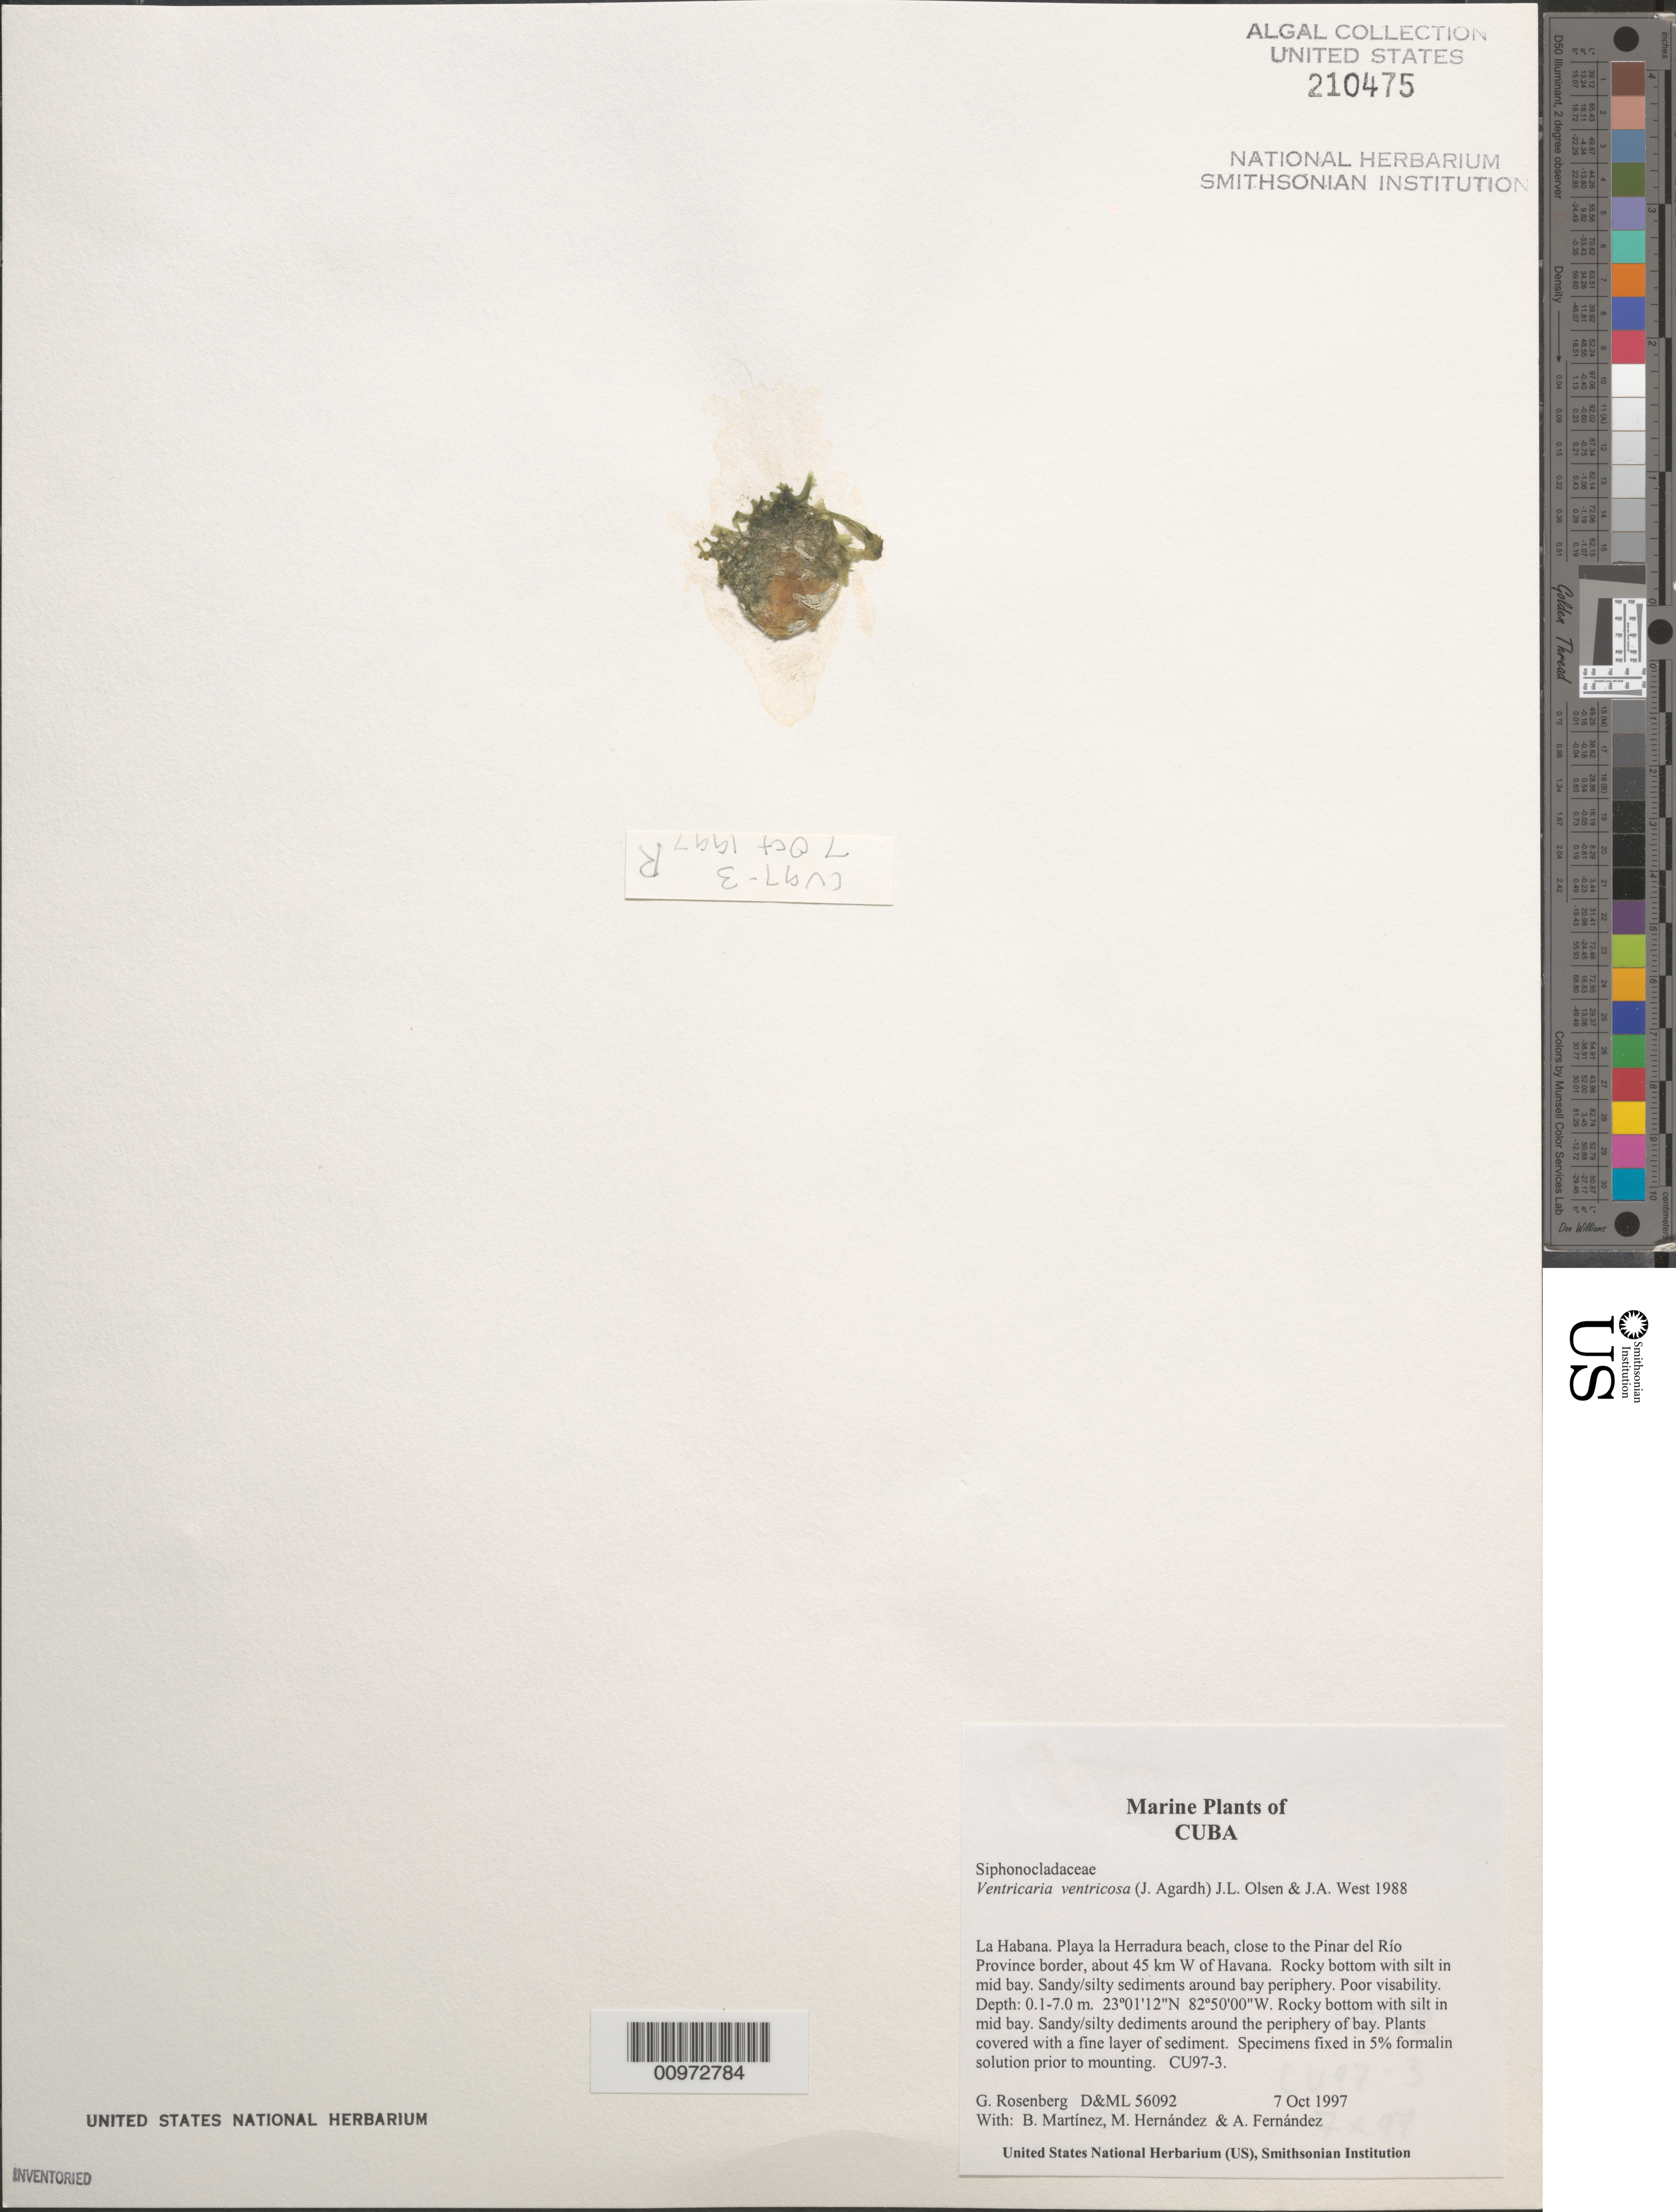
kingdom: Plantae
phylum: Chlorophyta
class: Ulvophyceae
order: Siphonocladales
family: Valoniaceae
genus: Valonia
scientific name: Valonia ventricosa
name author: J. Agardh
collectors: G. Rosenberg, B. Martinez, M. Hernandez & A. Fernandez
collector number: D&ML 56092 & CU97-3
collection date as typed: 07 Oct 1997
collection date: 1997-10-07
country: Cuba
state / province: La Habana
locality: Playa la Herradura Beach, close to Pinar del Rio Province border, ca. 45 km west of Havana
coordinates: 23 01'12"N, 82 50'00"W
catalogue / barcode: US 210475